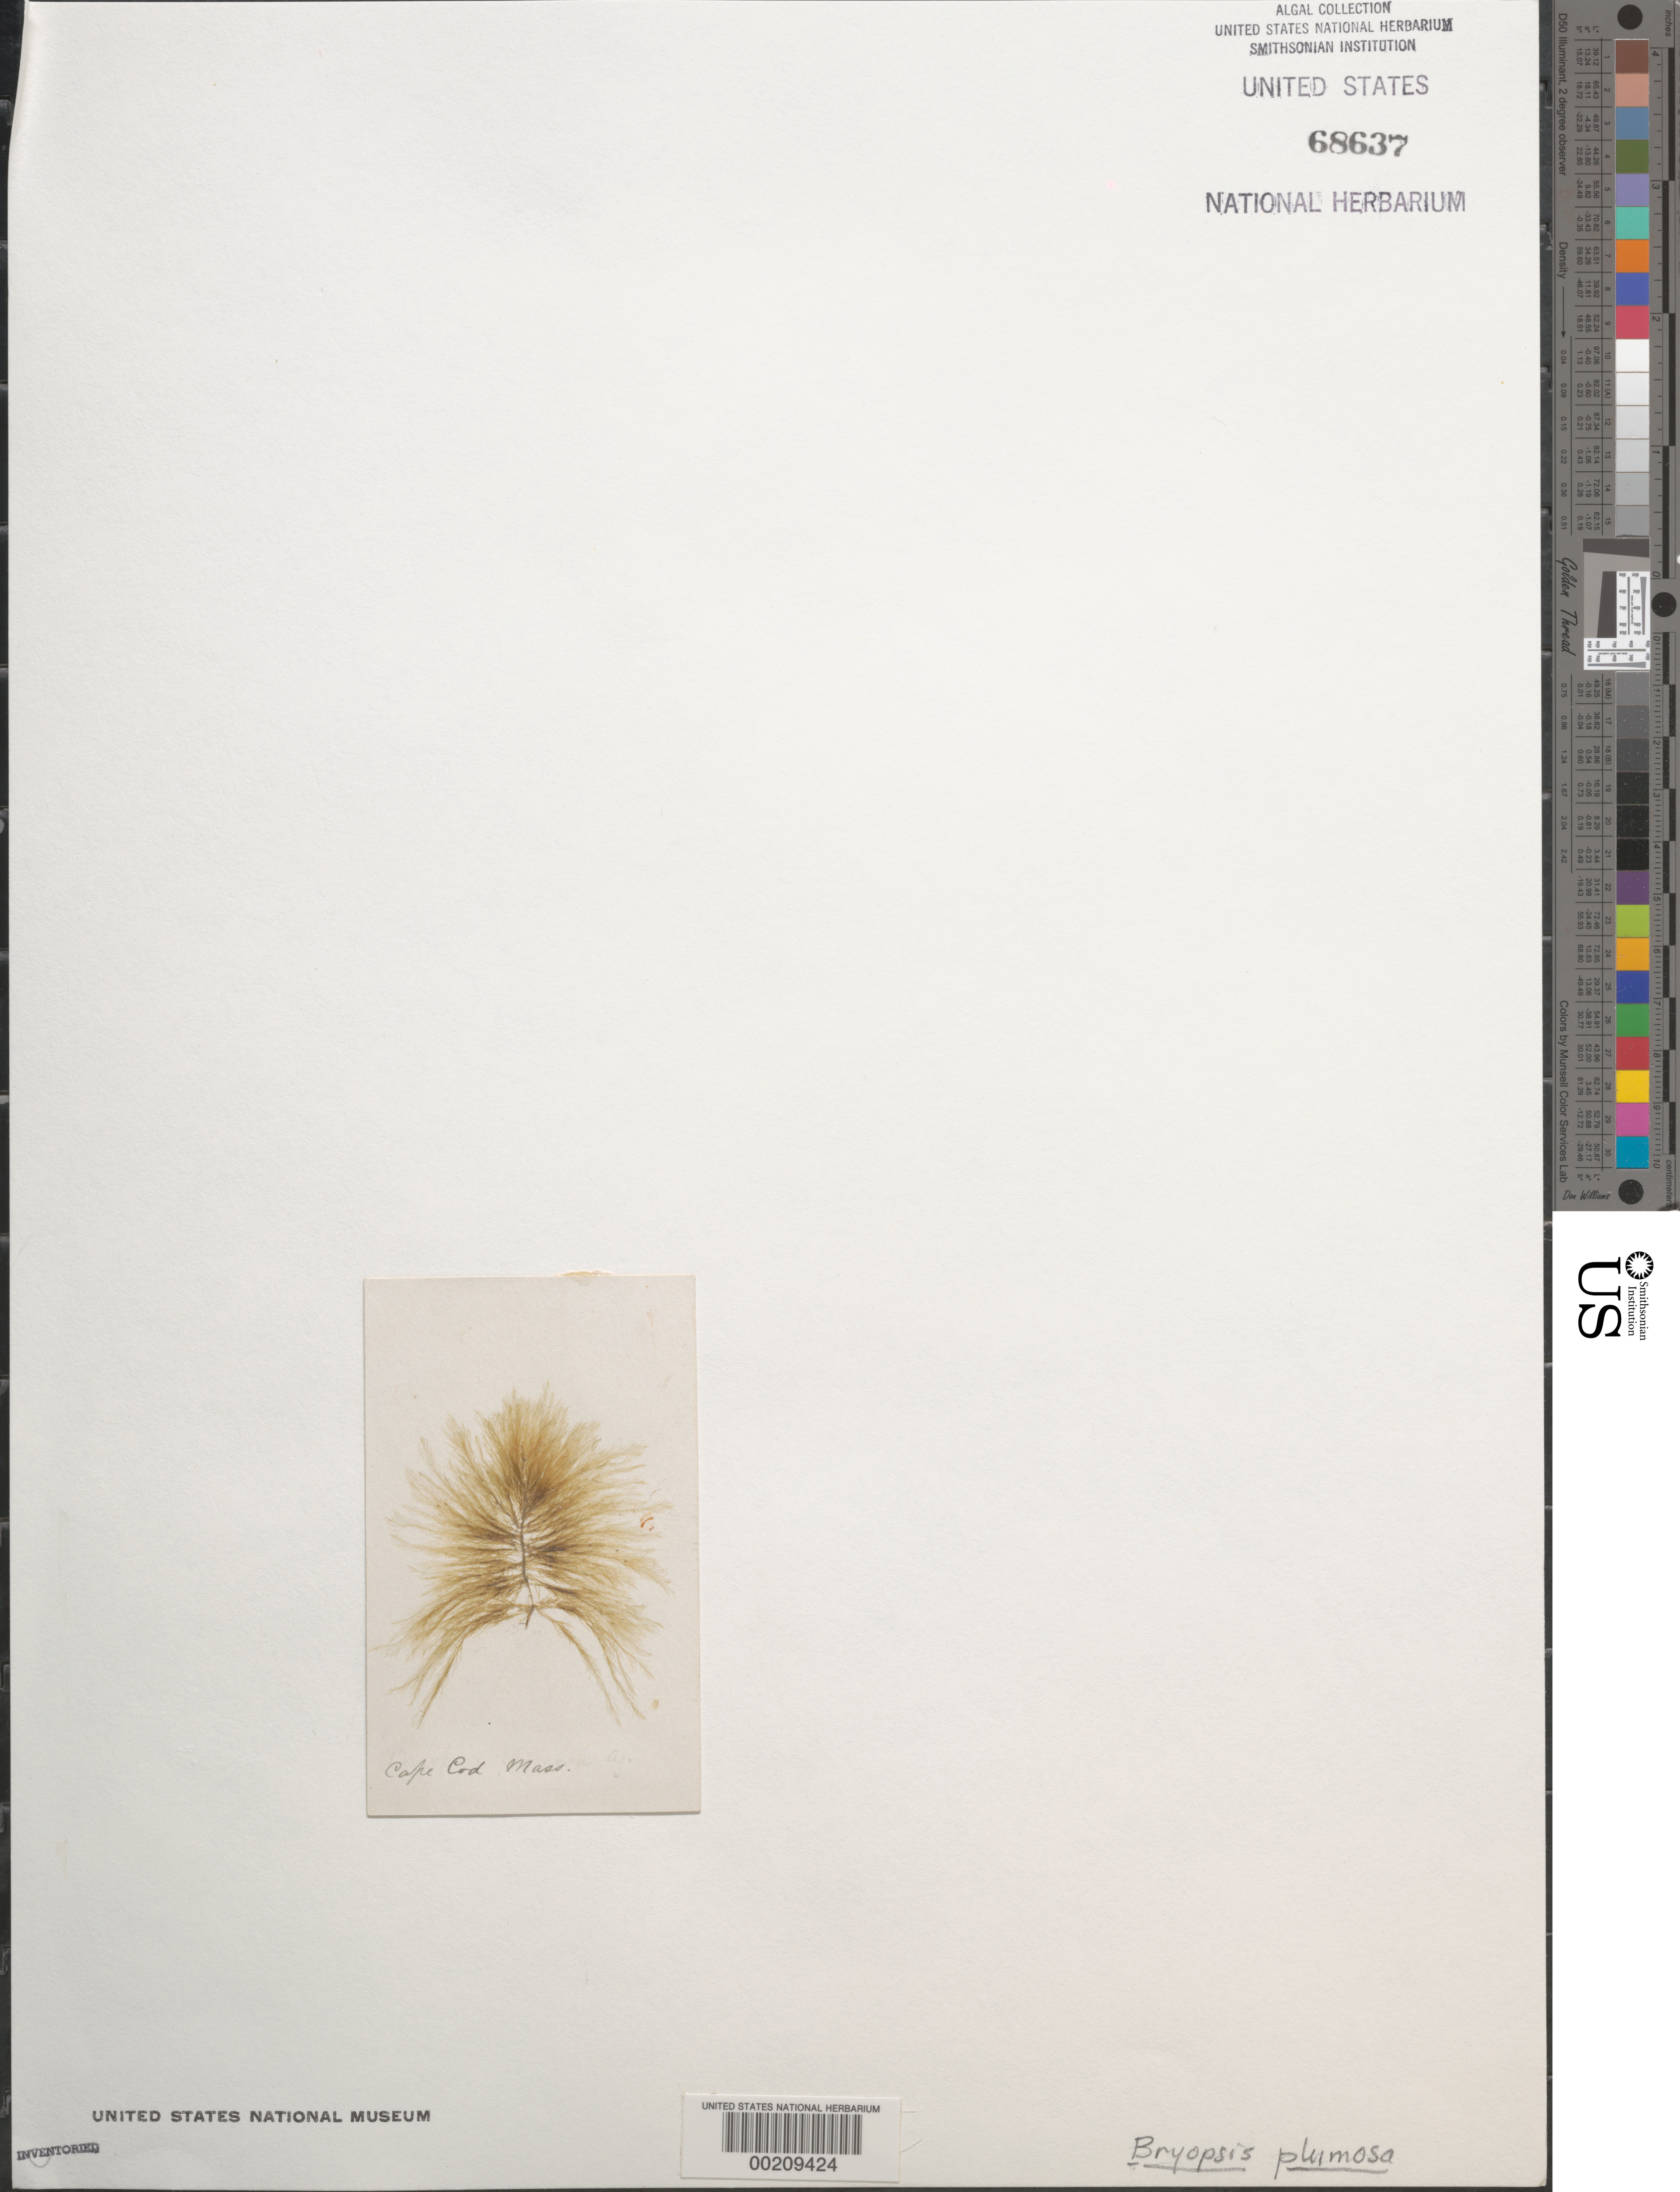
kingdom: Plantae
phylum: Chlorophyta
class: Ulvophyceae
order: Bryopsidales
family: Bryopsidaceae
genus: Bryopsis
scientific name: Bryopsis plumosa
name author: (Huds.) C. Agardh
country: United States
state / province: Massachusetts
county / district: Barnstable County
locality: Cape Cod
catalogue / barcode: US 68637